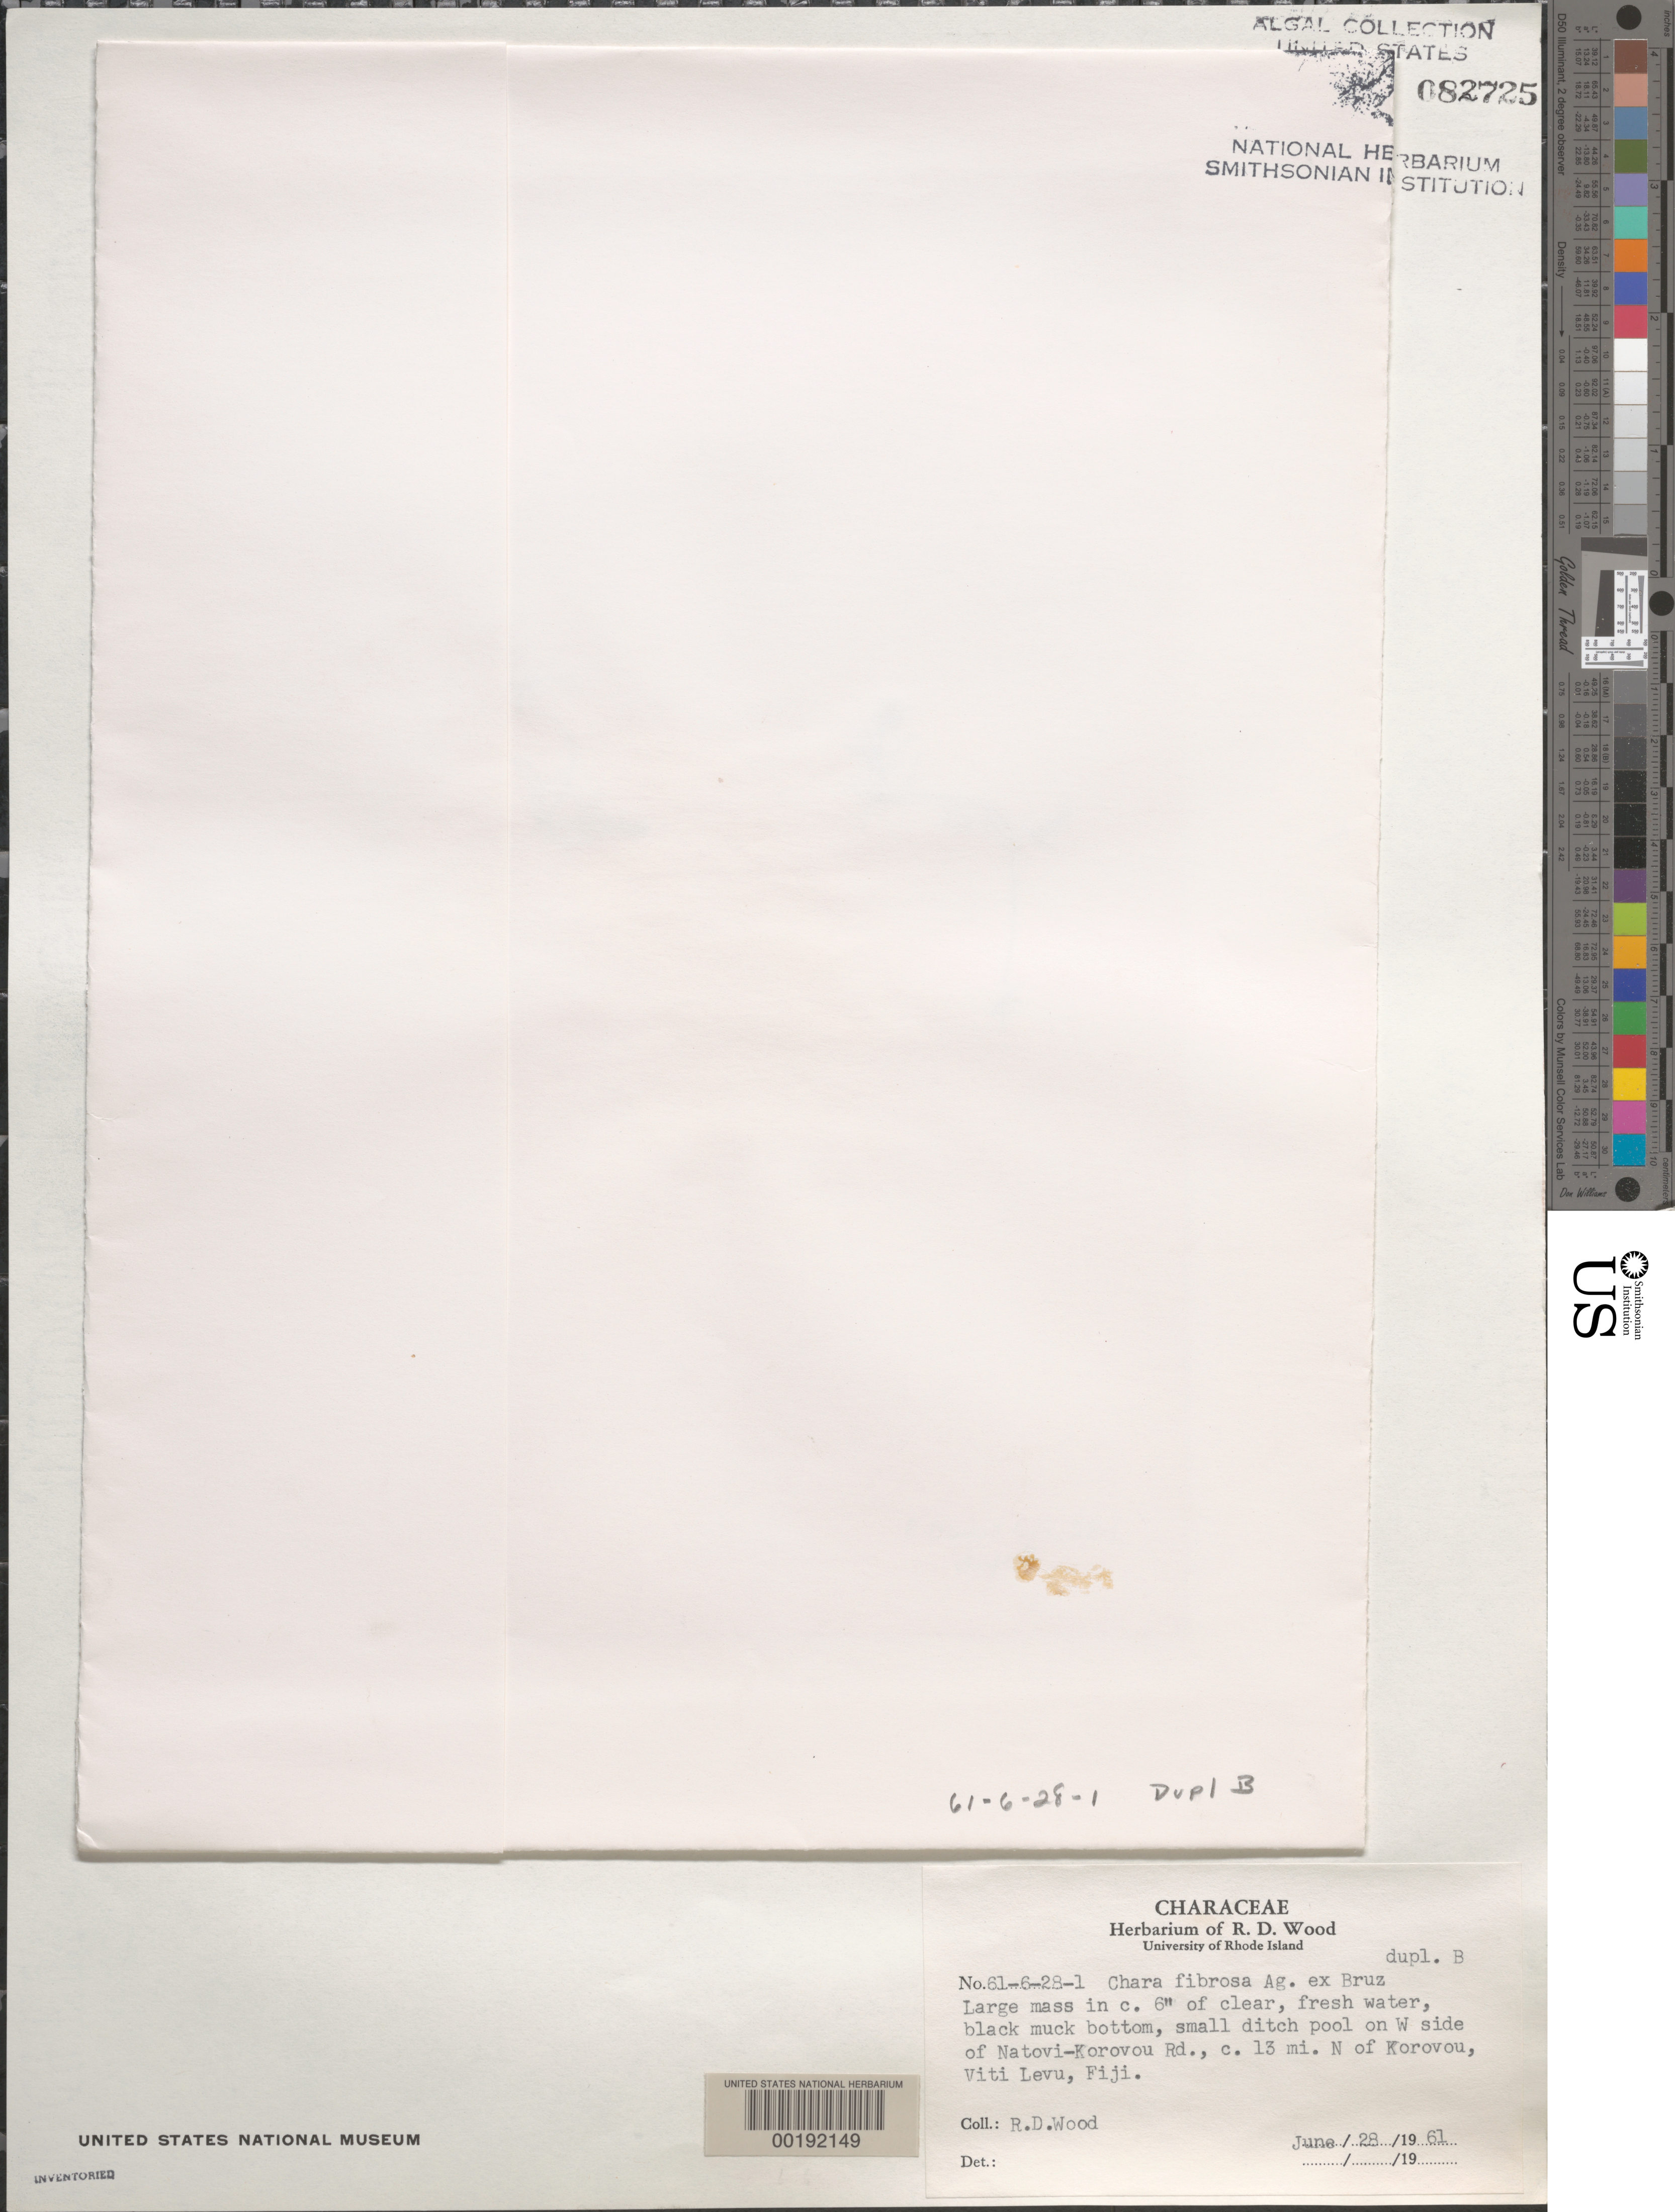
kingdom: Plantae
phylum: Charophyta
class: Charophyceae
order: Charales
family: Characeae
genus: Chara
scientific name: Chara fibrosa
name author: C. Agardh ex Bruzelius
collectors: R. Wood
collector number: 61-6-28-1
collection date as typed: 28 Jun 1961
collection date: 1961-06-28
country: Fiji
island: Viti Levu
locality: Natovi-Korovou Road, ca. 13 miles N of Korovou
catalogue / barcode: US 82725